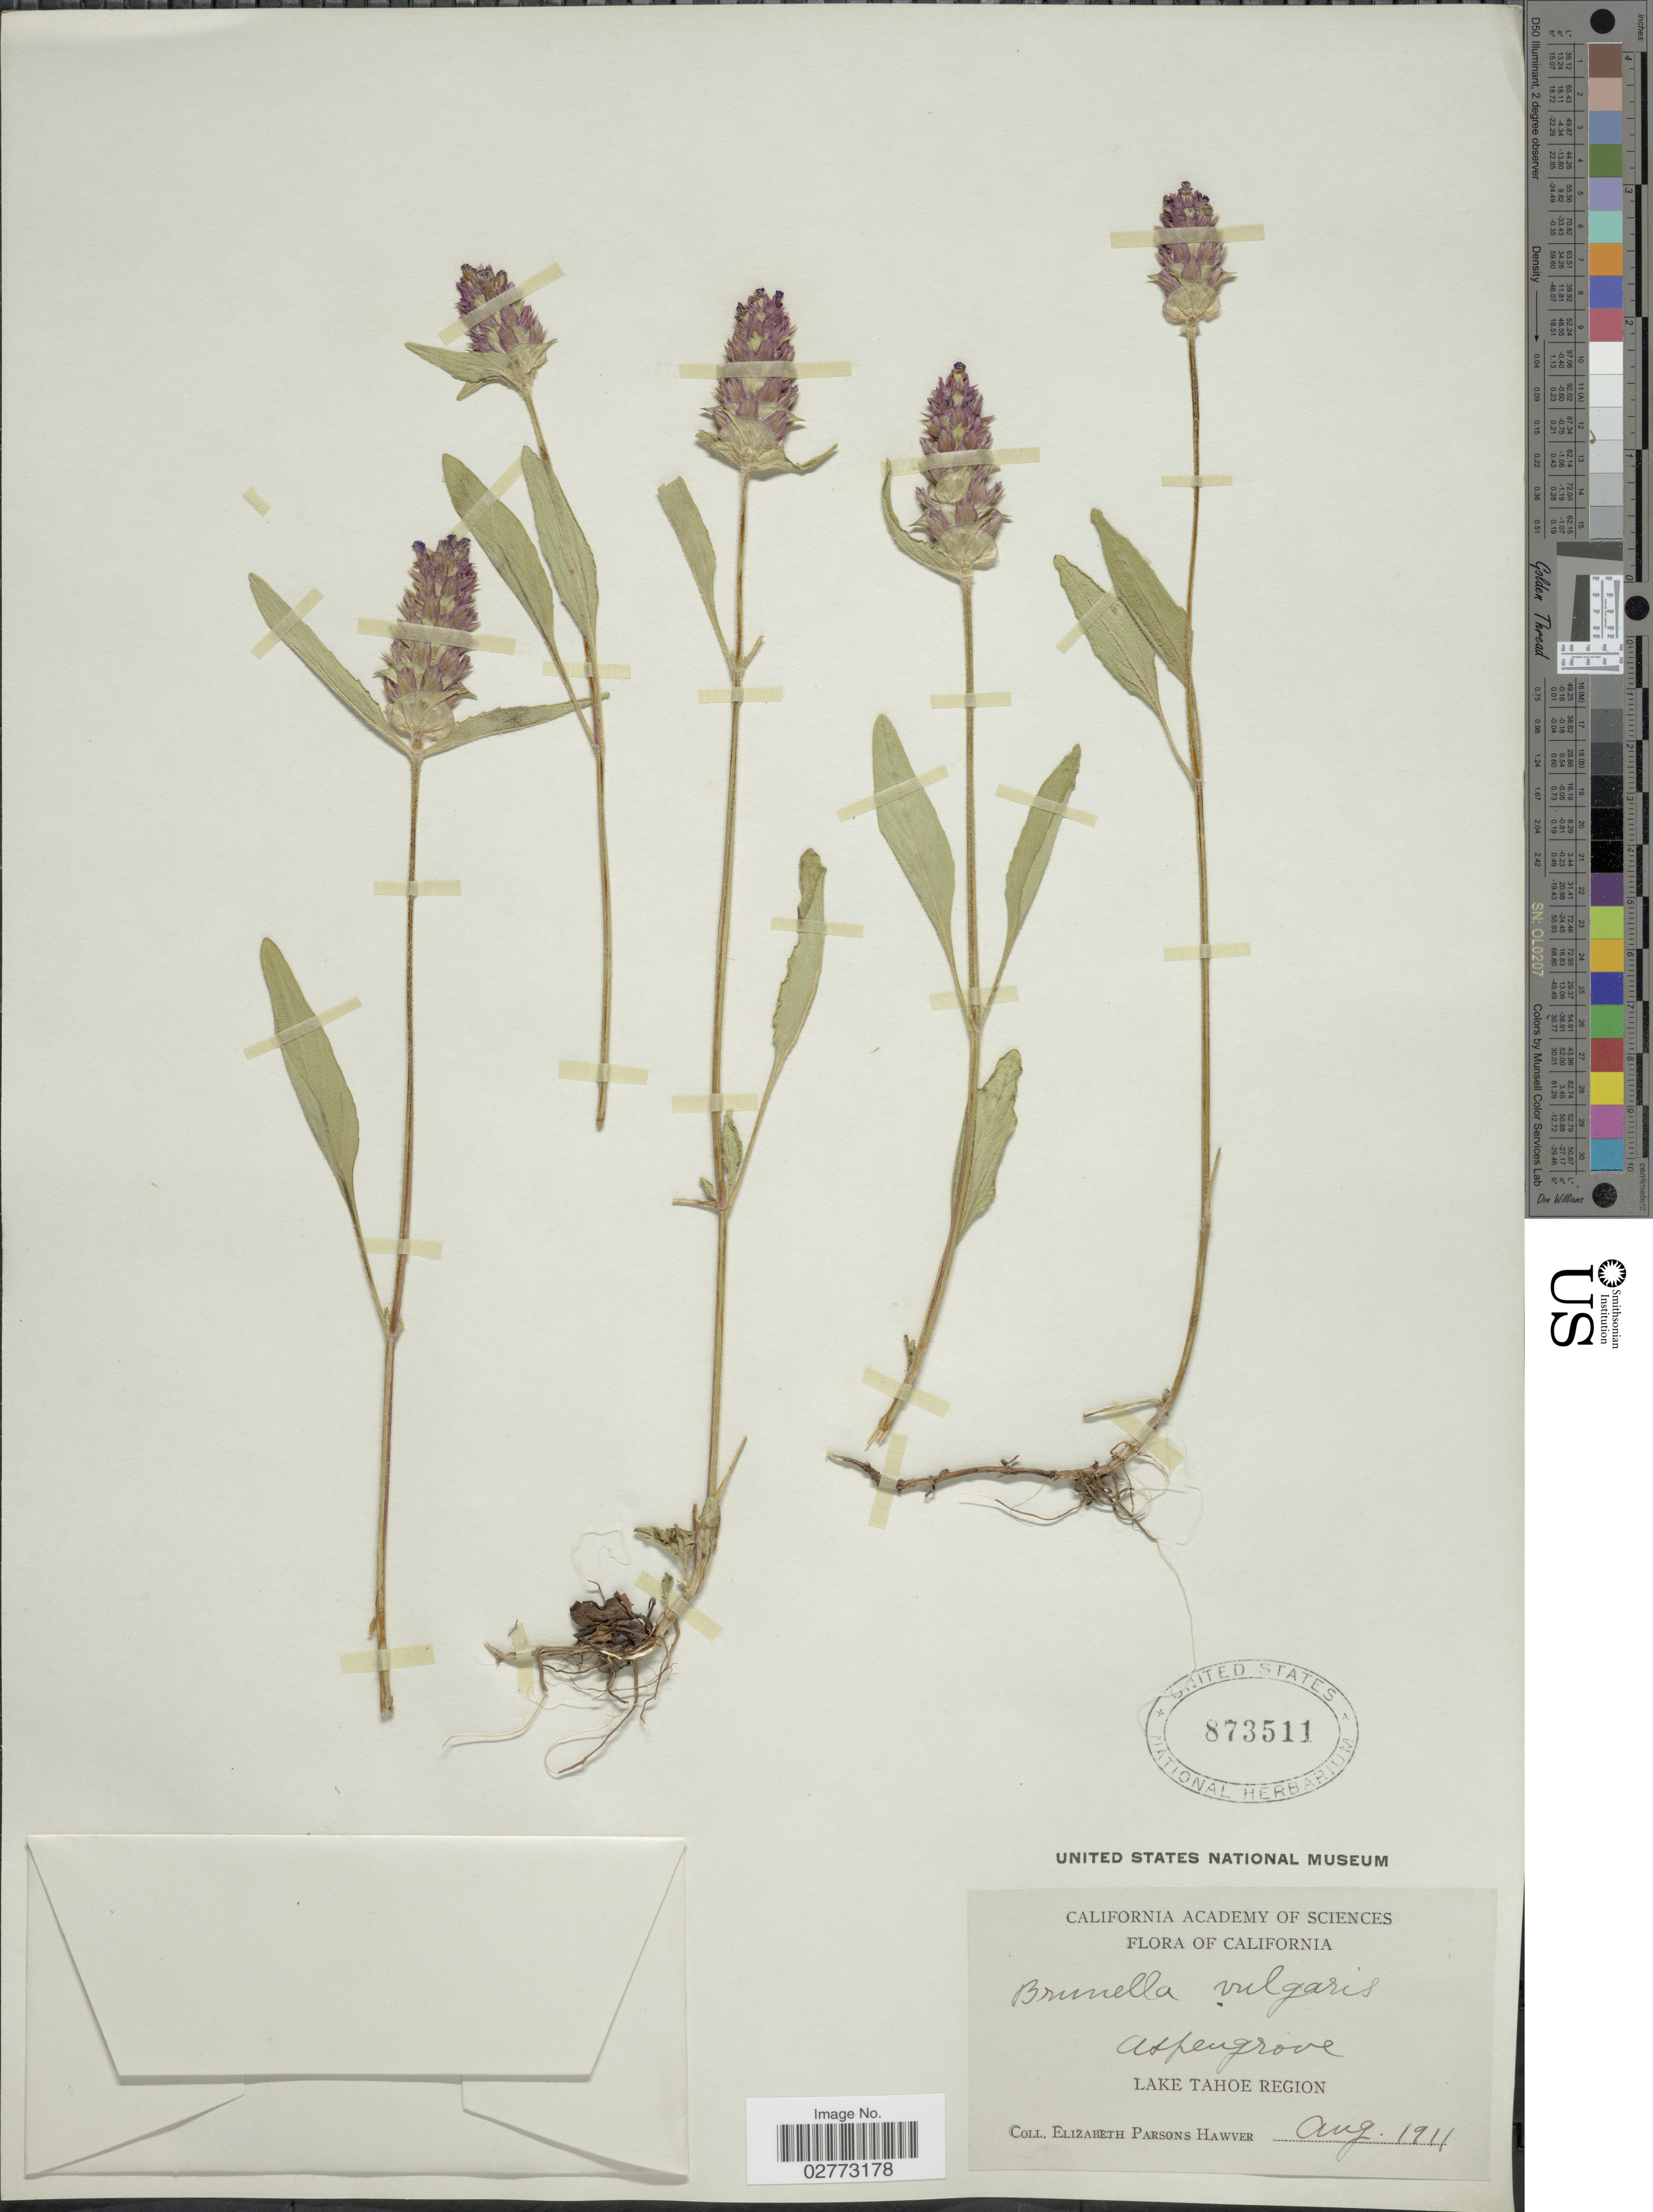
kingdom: Plantae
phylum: Tracheophyta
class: Magnoliopsida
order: Lamiales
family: Lamiaceae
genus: Prunella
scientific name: Prunella vulgaris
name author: L.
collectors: E. Hawver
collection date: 1911-08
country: United States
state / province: California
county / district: Nevada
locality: Aspengrove, Lake Tahoe Region.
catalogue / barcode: US 873511